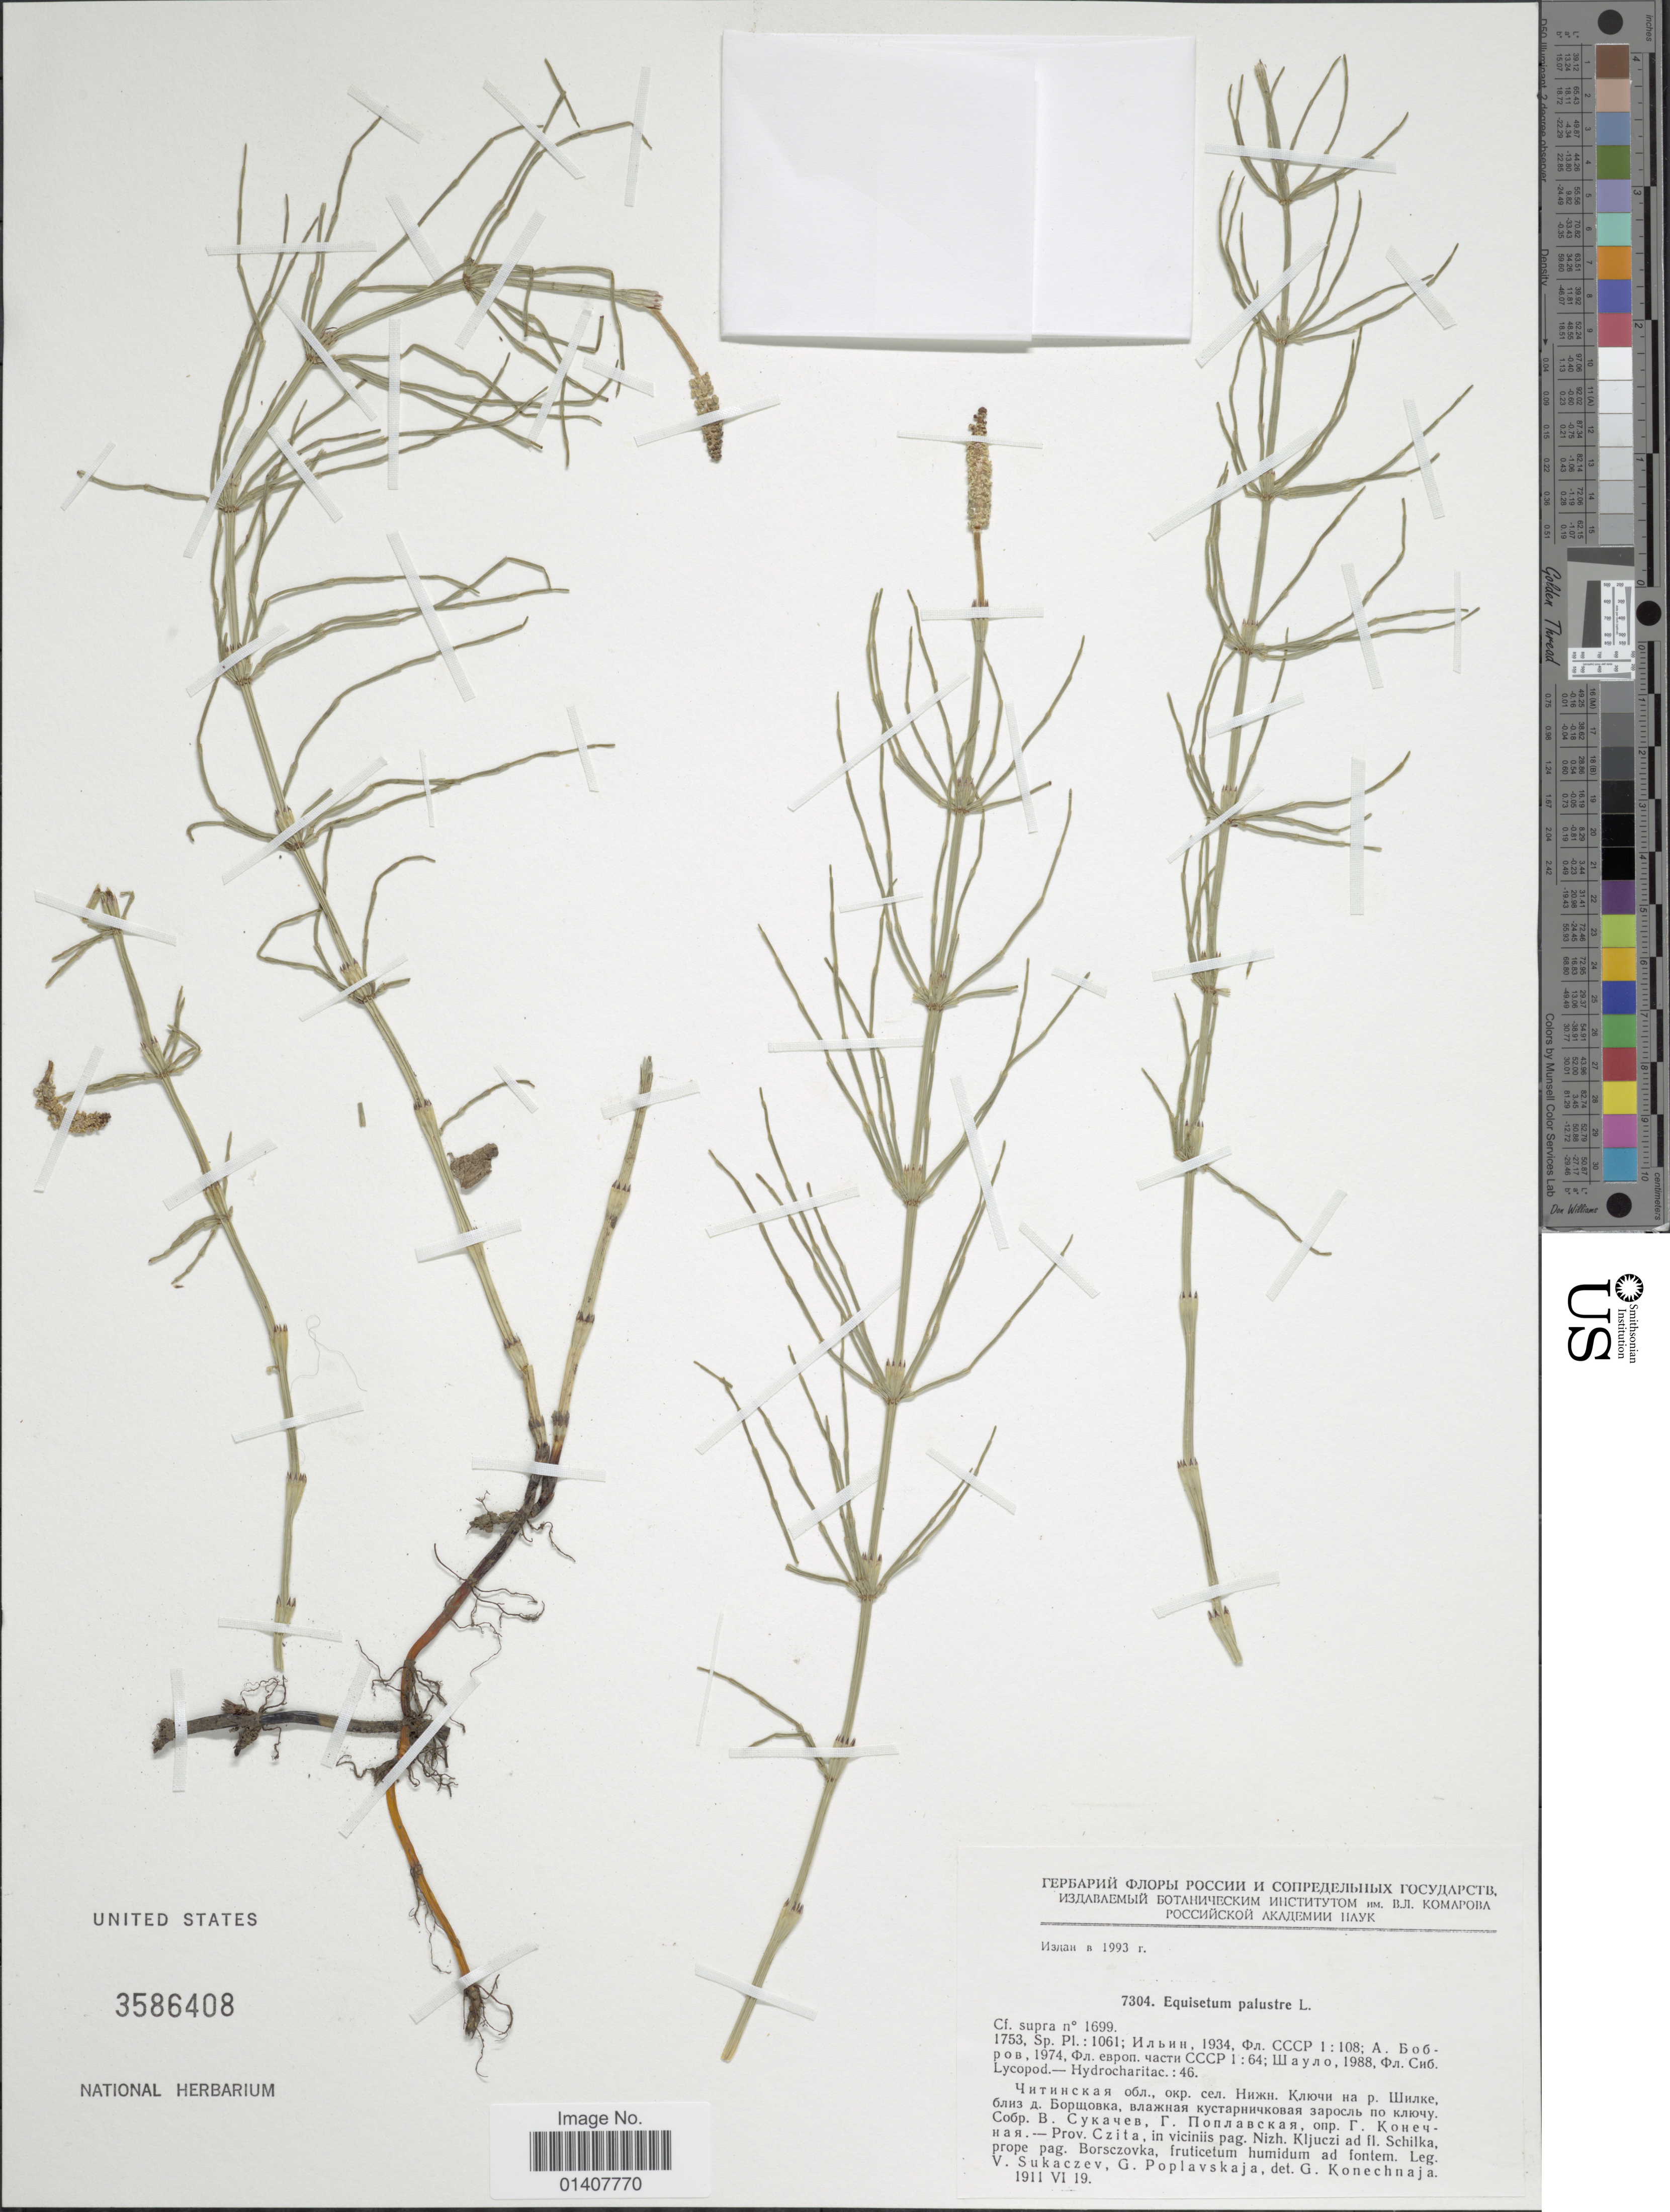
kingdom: Plantae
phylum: Tracheophyta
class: Polypodiopsida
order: Equisetales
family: Equisetaceae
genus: Equisetum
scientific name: Equisetum palustre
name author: L.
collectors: V. Sukaczev & G. Poplavskaja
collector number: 7304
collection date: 1911-06-19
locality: Prov. Czita, in viciniis pag. Nizh. Kljuczi ad fl Schilka, prope pag. Borsczovka, fruticetum humidum ad fontem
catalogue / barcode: US 3586408